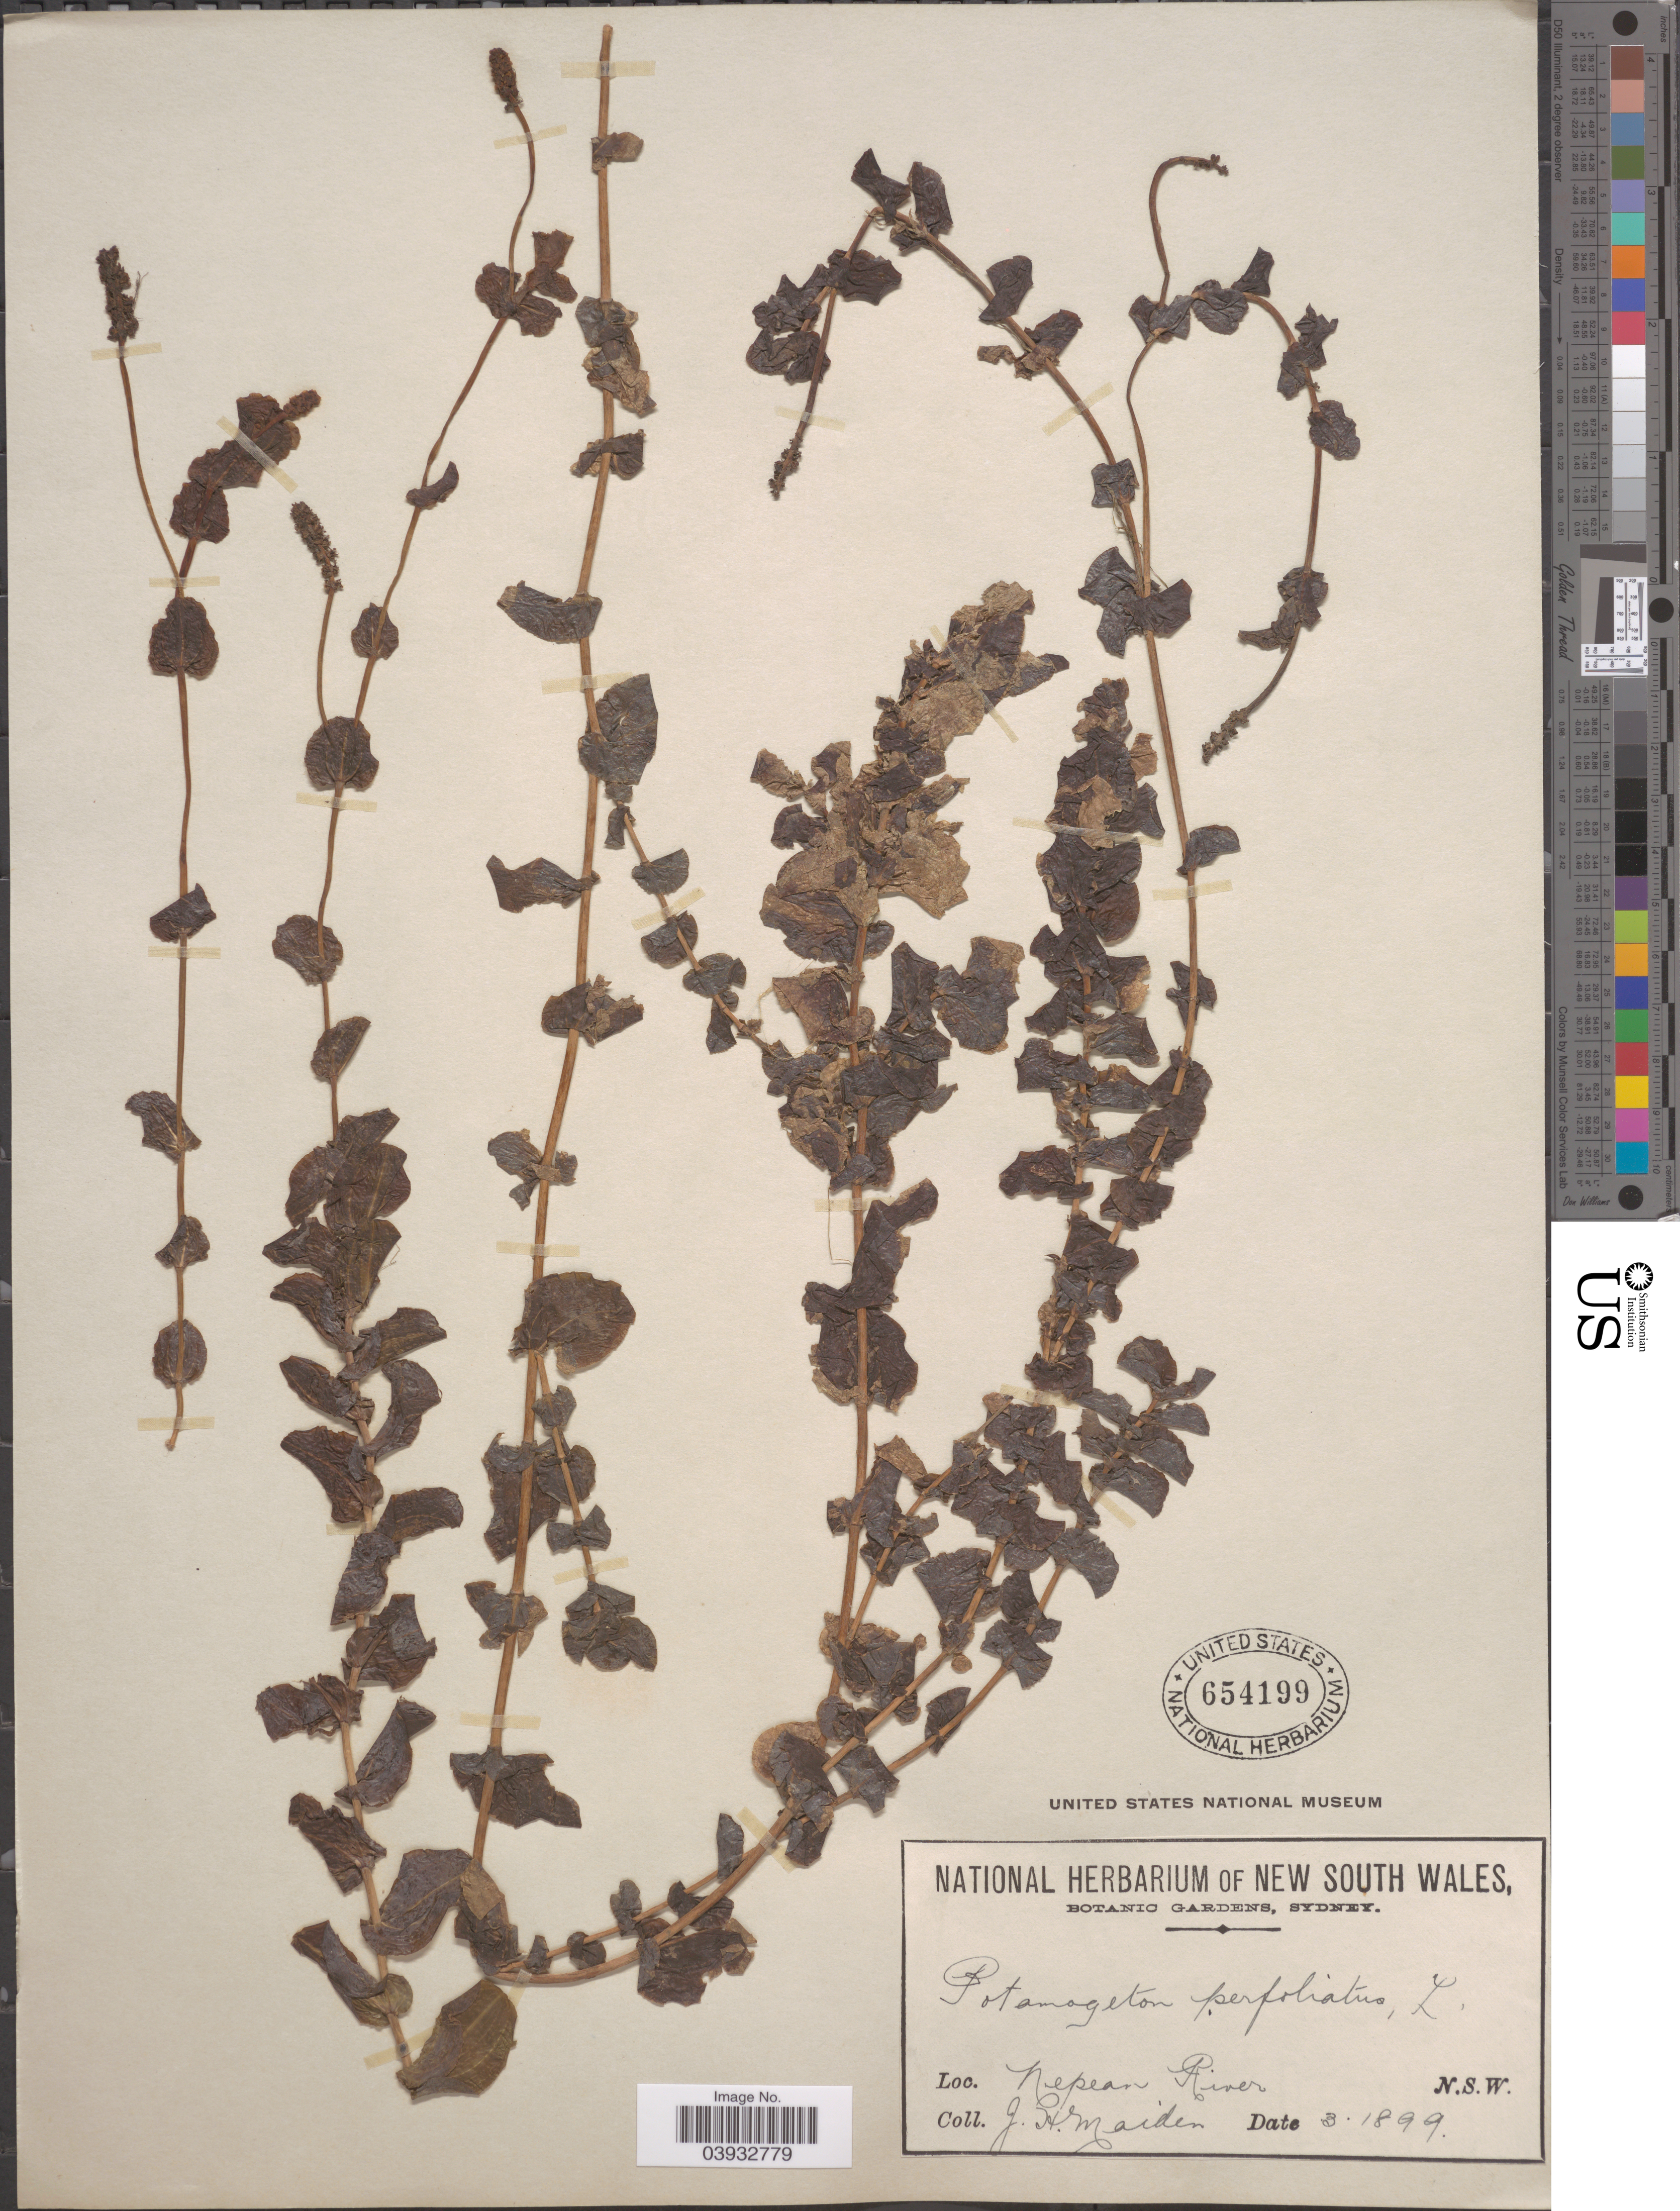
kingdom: Plantae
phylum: Tracheophyta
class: Liliopsida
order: Alismatales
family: Potamogetonaceae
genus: Potamogeton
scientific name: Potamogeton perfoliatus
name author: L.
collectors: J. Maiden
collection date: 1899-03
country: Australia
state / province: New South Wales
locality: Nepean River.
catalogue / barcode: US 654199